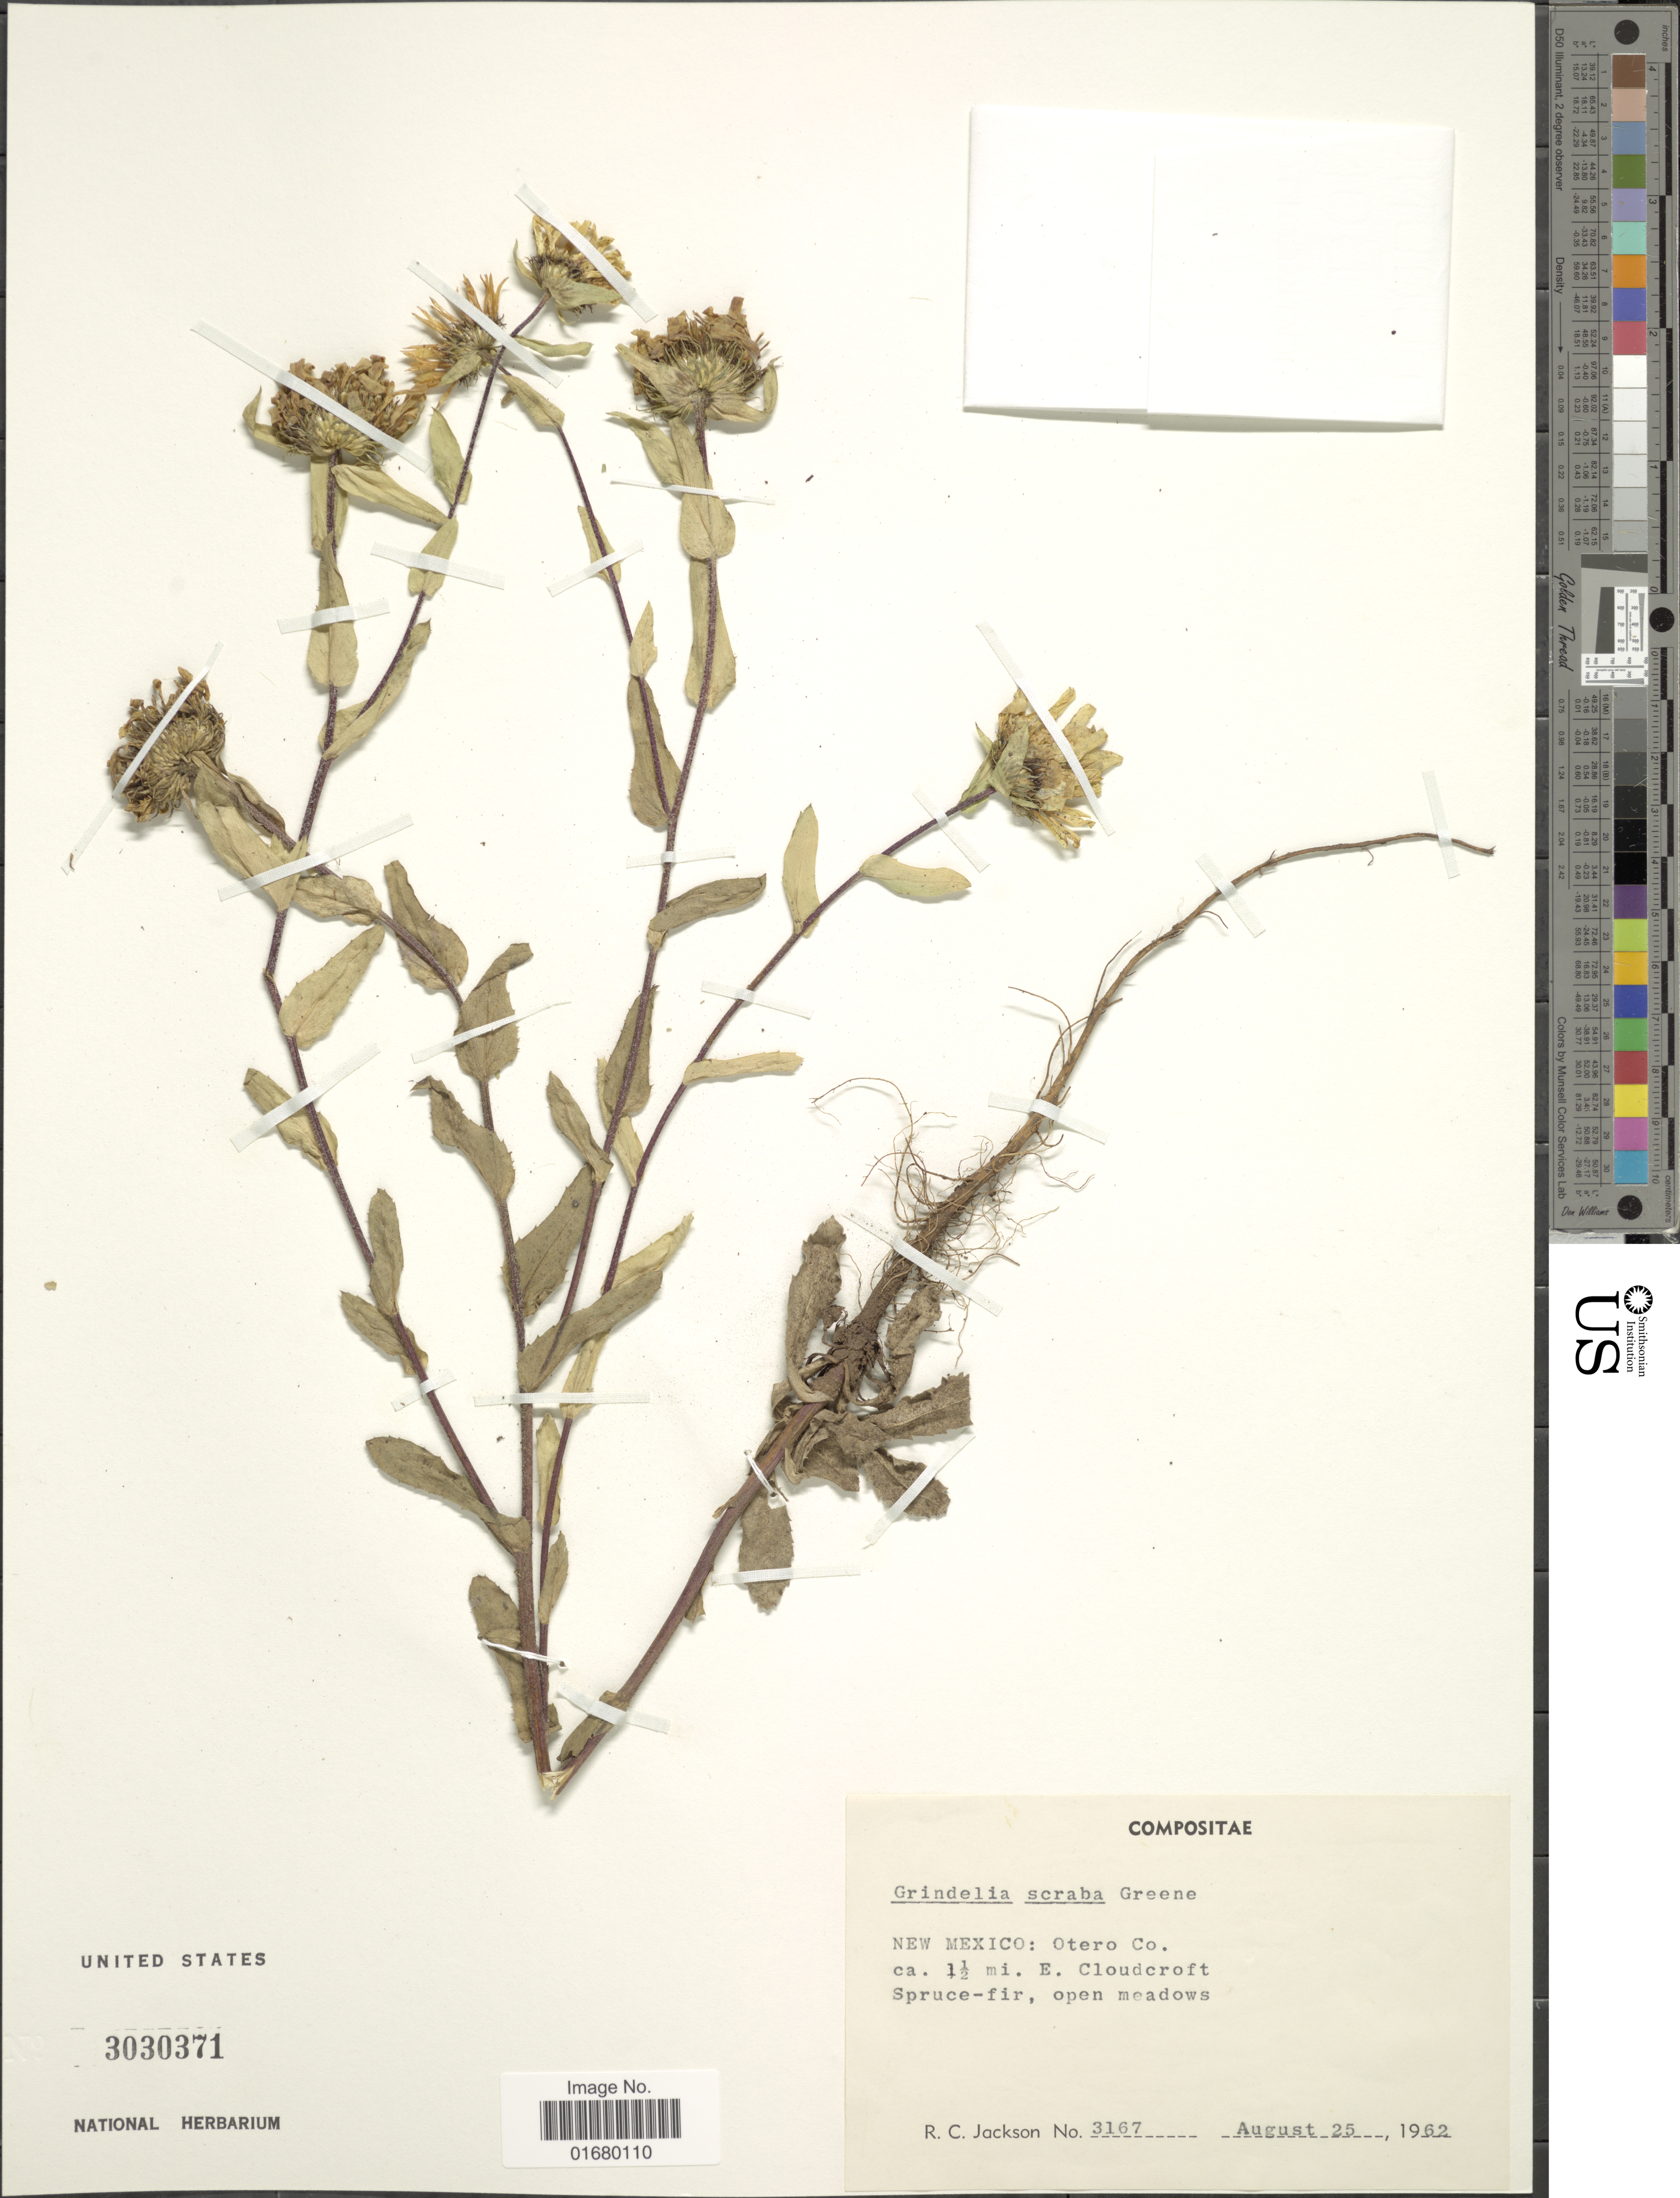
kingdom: Plantae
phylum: Tracheophyta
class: Magnoliopsida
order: Asterales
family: Asteraceae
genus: Grindelia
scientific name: Grindelia scabra var. neomexicana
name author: (Wooton & Standl.) Steyerm.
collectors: R. C. Jackson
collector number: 3167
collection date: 1962-08-25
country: United States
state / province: New Mexico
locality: Otero Co. ca. 1 1/2 mi. E. Cloudcroft Spruce-fir.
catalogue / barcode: US 3030371